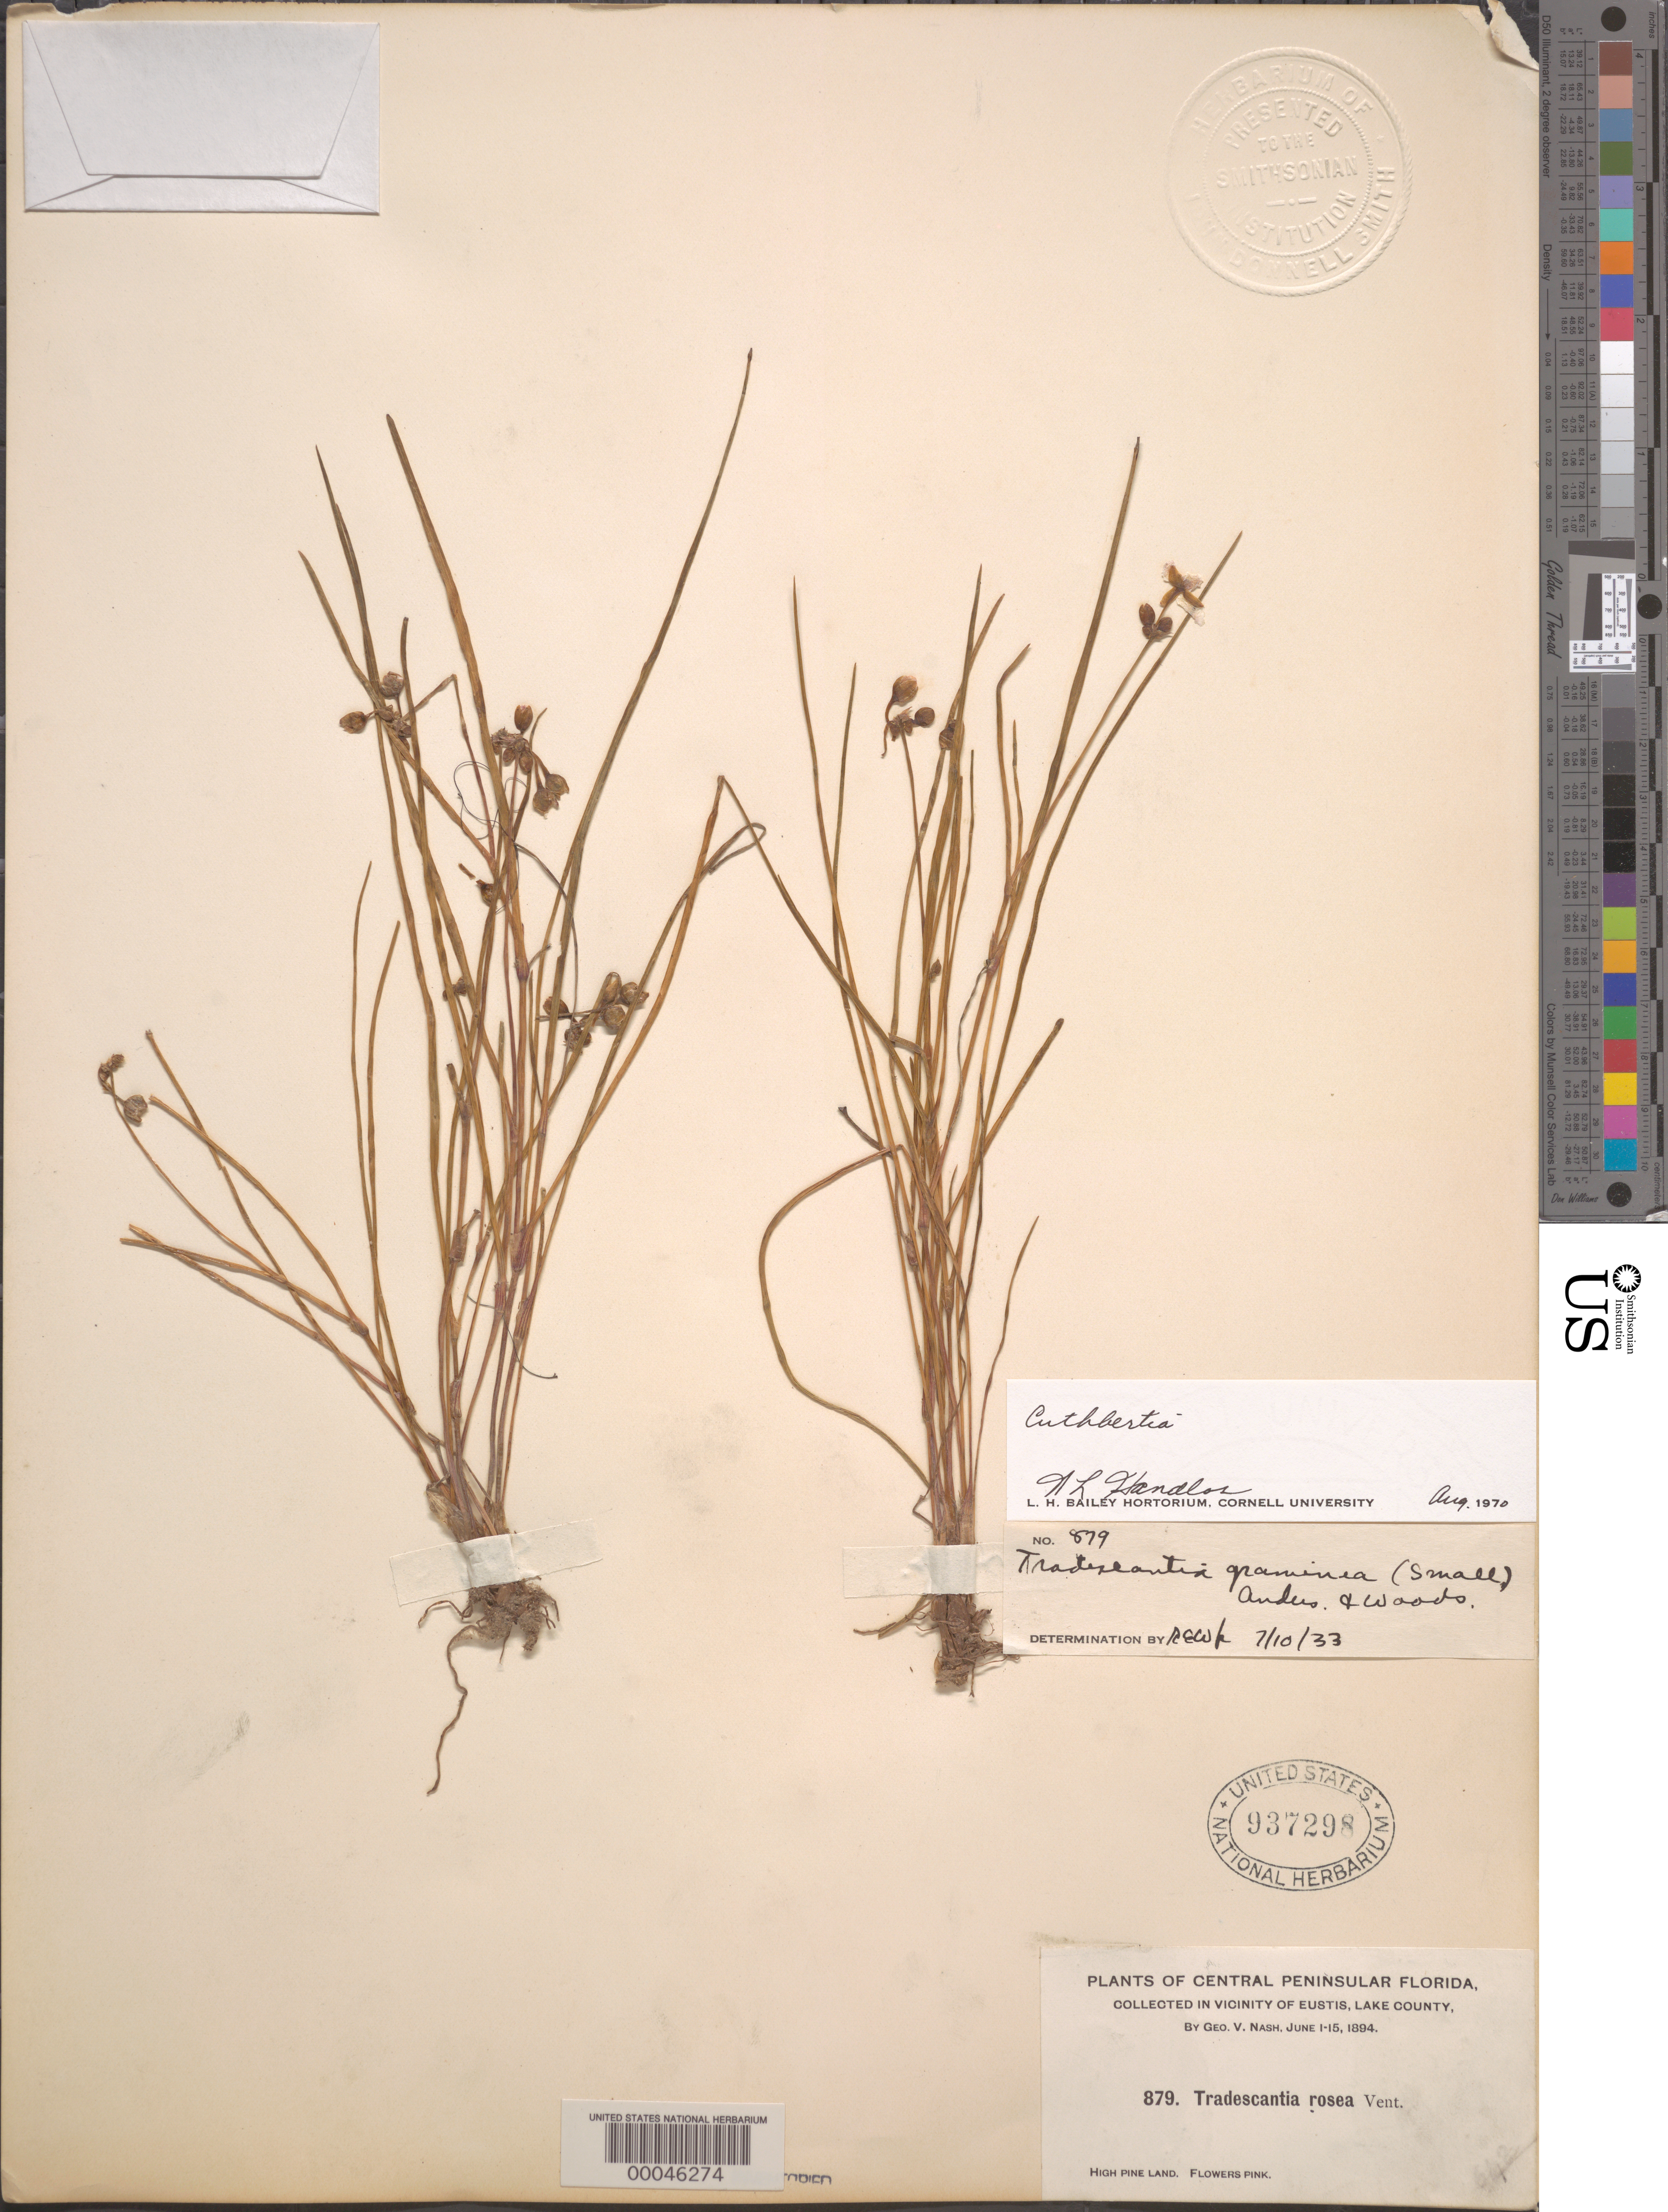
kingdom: Plantae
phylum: Tracheophyta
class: Liliopsida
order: Commelinales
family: Commelinaceae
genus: Cuthbertia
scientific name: Cuthbertia graminea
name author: Small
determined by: Strong, Mark T., (BOT), Smithsonian Institution - National Museum of Natural History (UNITED STATES)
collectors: G. V. Nash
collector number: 879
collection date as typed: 01 Jun 1894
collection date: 1894-06-01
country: United States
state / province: Florida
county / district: Lake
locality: Eustis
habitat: High pineland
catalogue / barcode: US 937298